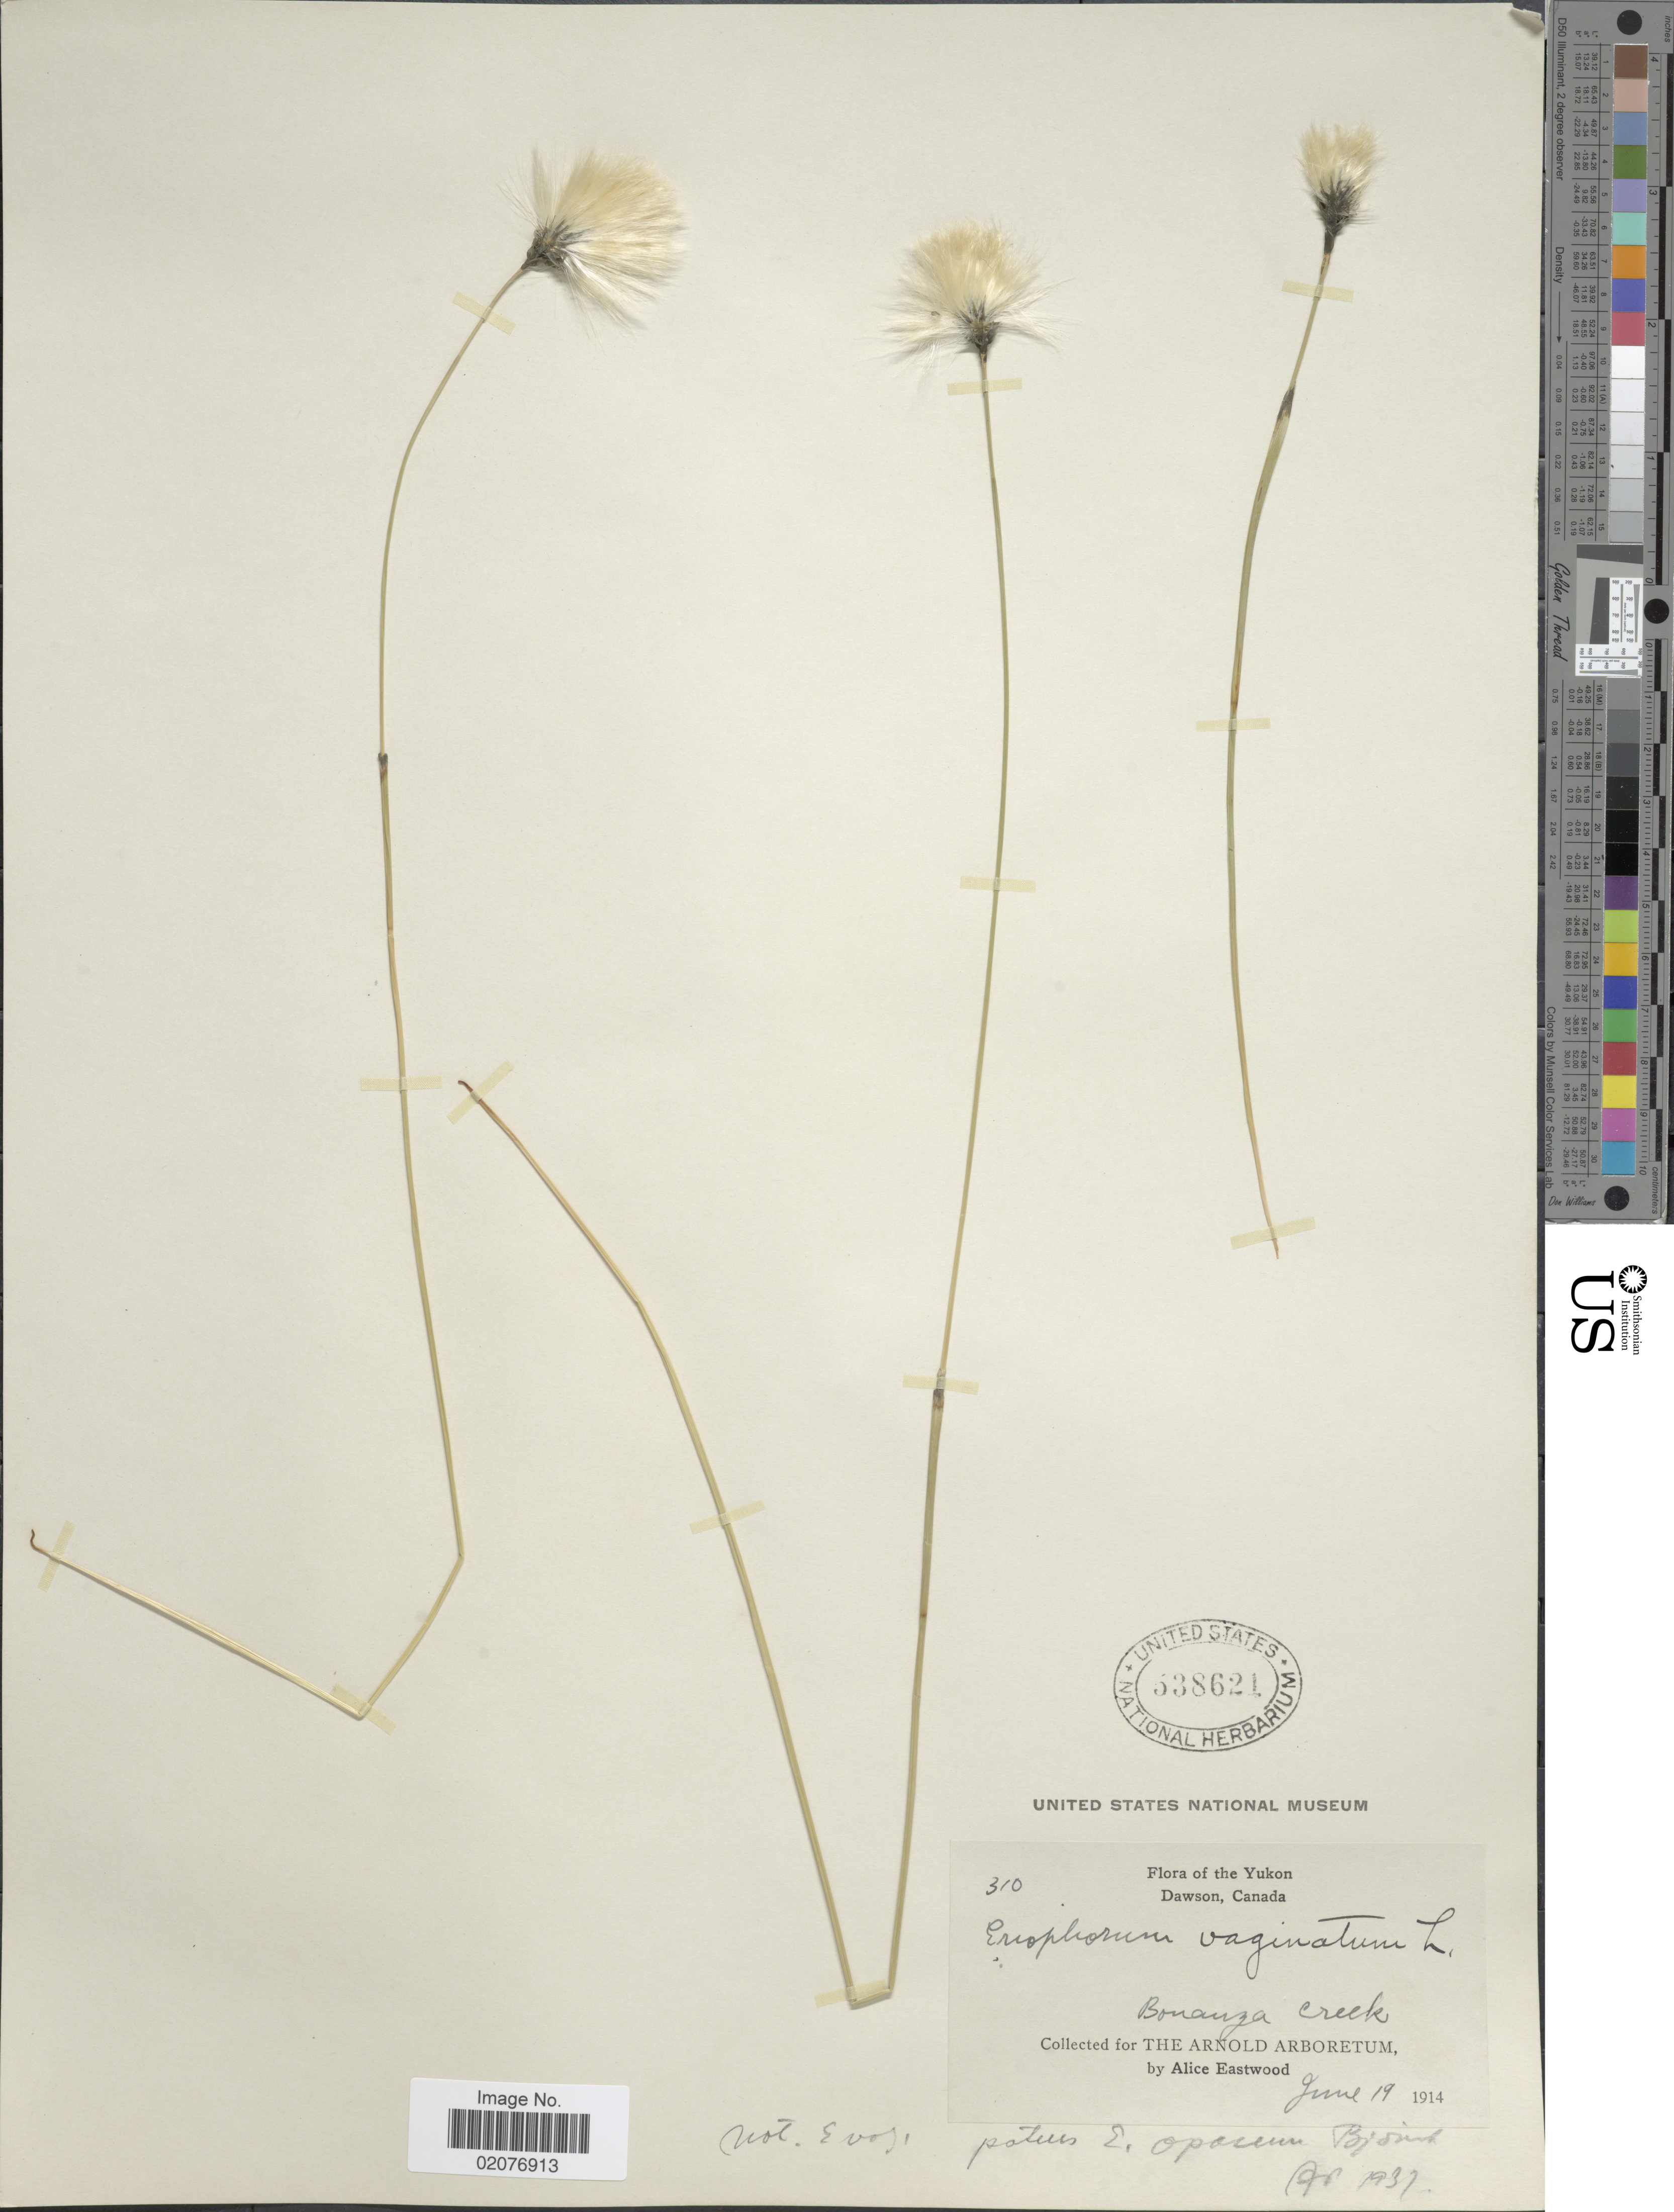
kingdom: Plantae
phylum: Tracheophyta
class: Liliopsida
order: Poales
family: Cyperaceae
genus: Eriophorum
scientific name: Eriophorum brachyantherum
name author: Trautv. & C.A. Mey.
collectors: A. Eastwood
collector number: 310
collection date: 1914-06-19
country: Canada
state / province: Yukon Territory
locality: Dawson, Bonanza Creek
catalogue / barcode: US 538621